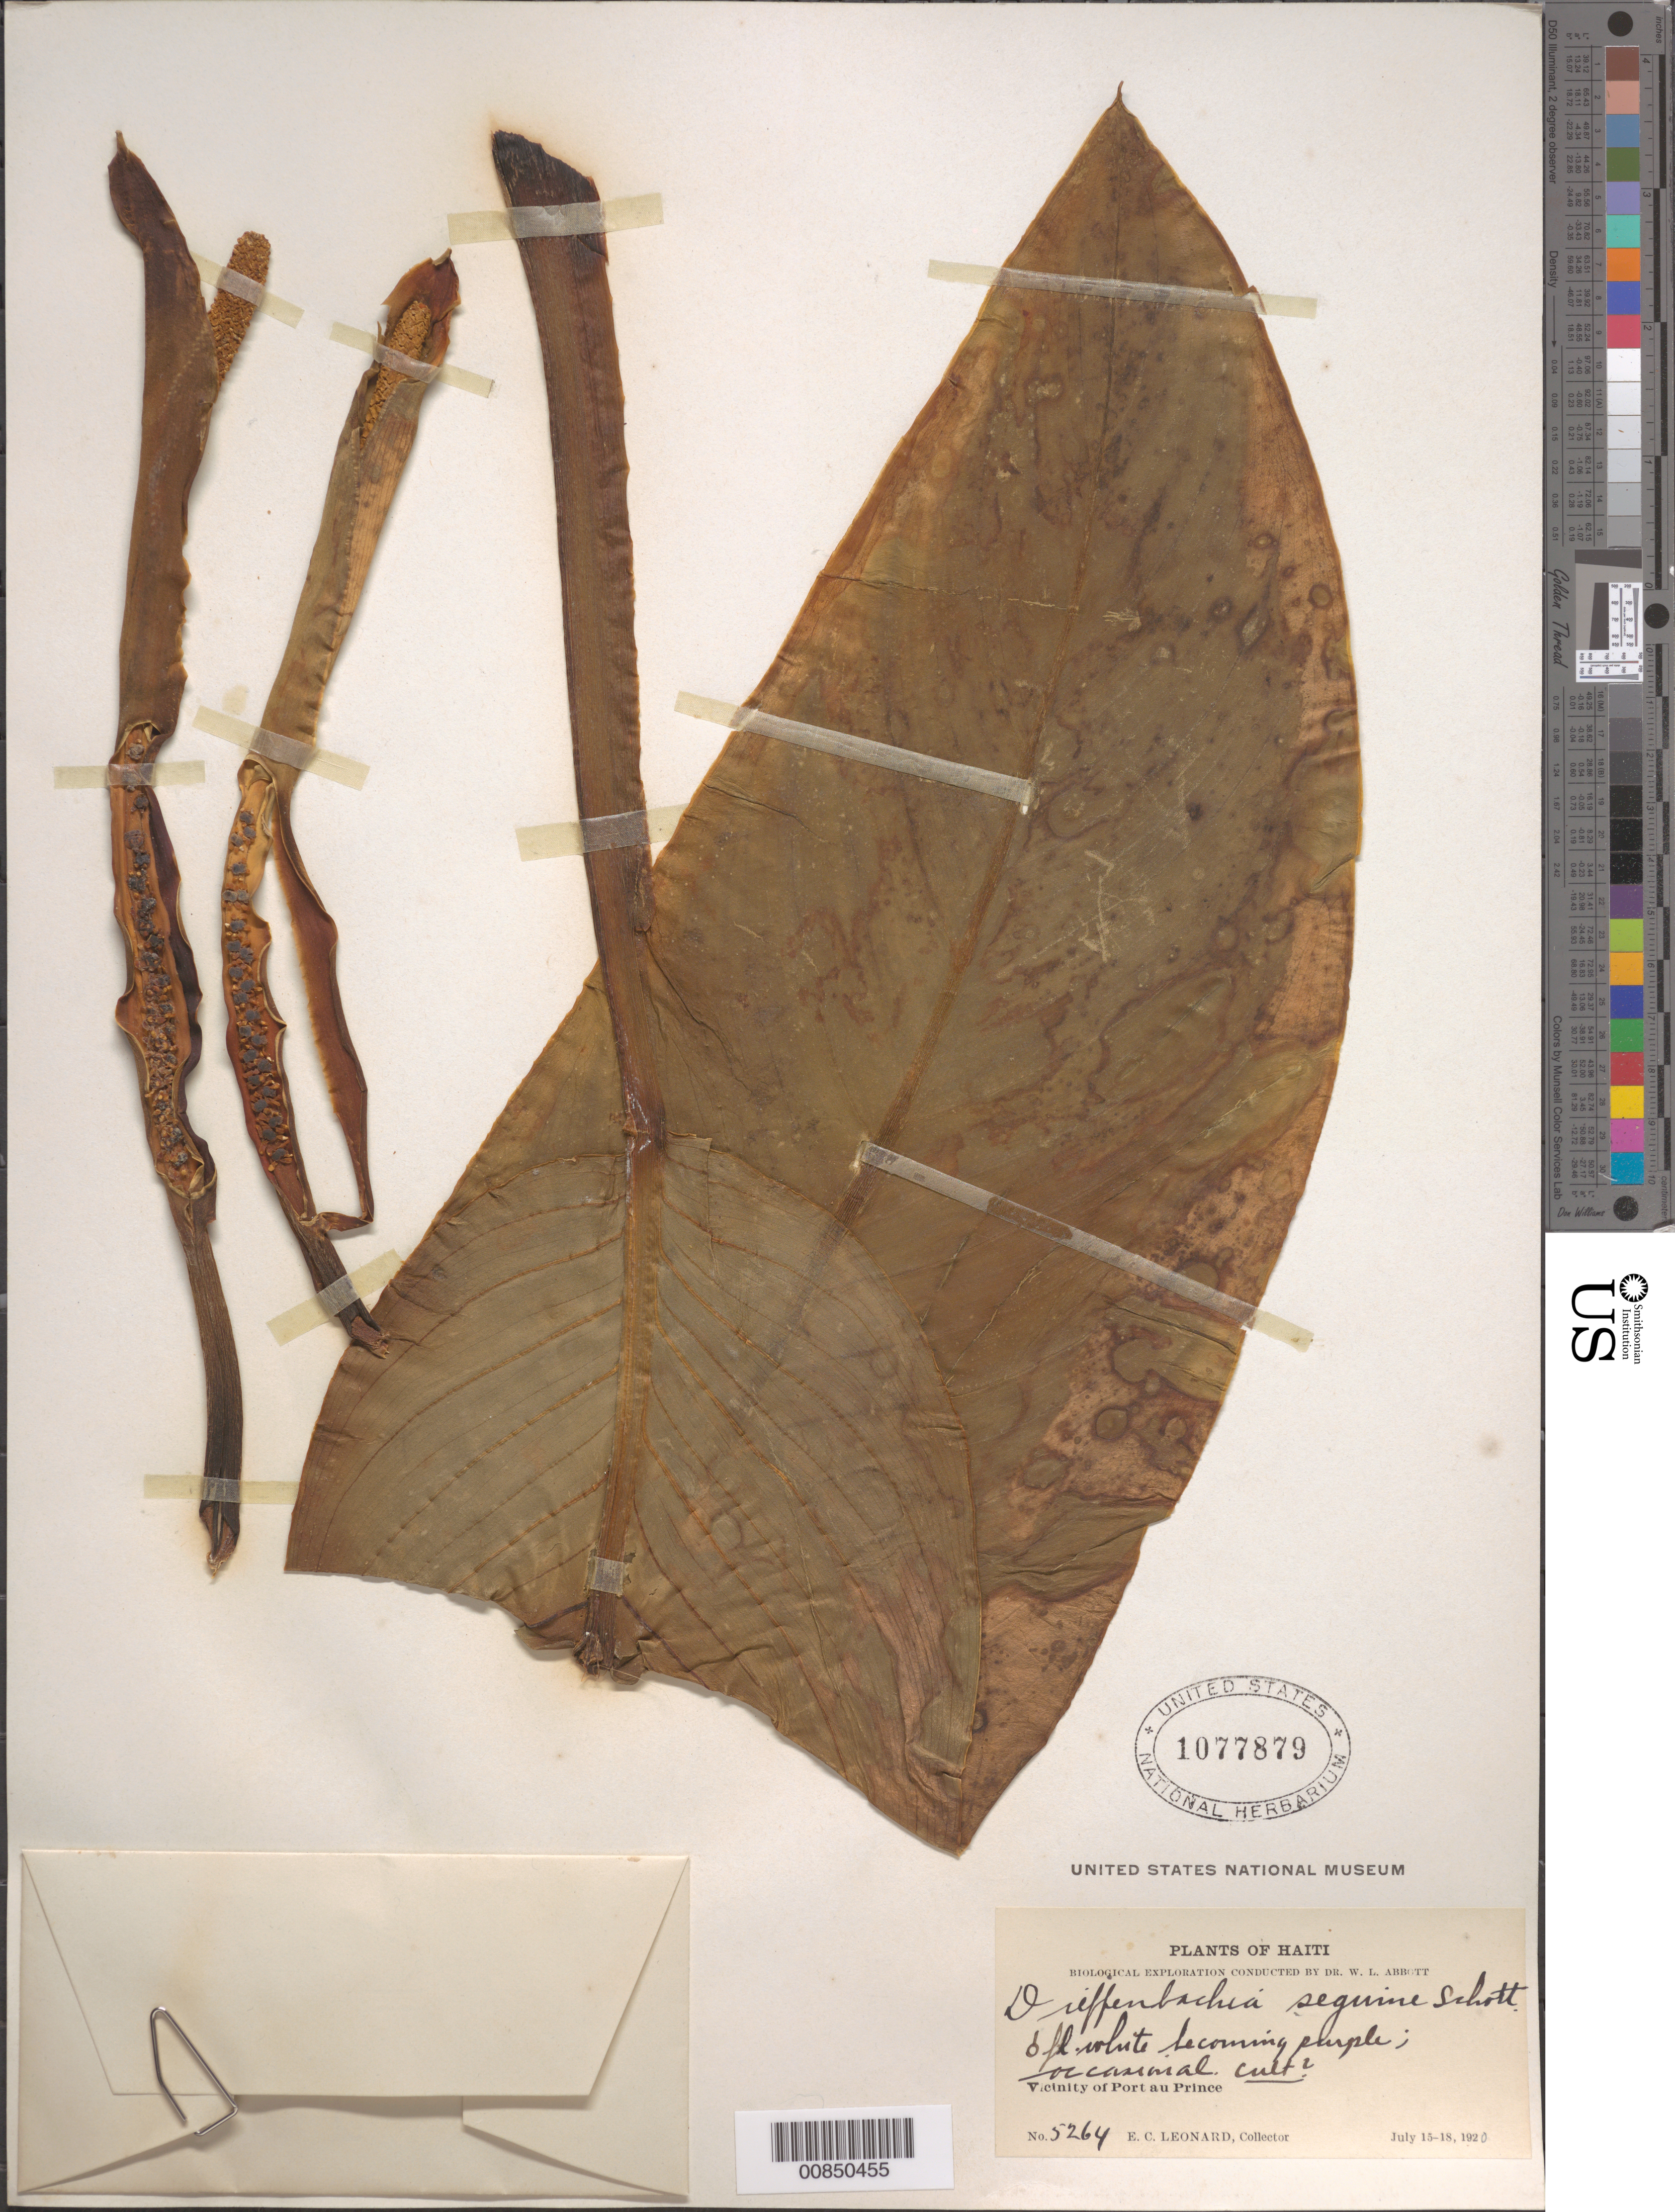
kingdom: Plantae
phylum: Tracheophyta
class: Liliopsida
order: Alismatales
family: Araceae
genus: Dieffenbachia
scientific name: Dieffenbachia seguine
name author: (Jacq.) Schott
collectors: E. C. Leonard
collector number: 5264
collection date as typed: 15 Jul 1920 to 18 Jul 1920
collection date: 1920-07-15/1920-07-18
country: Haiti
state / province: Ouest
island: Hispaniola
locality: Vicinity of Port au Prince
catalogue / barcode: US 1077879